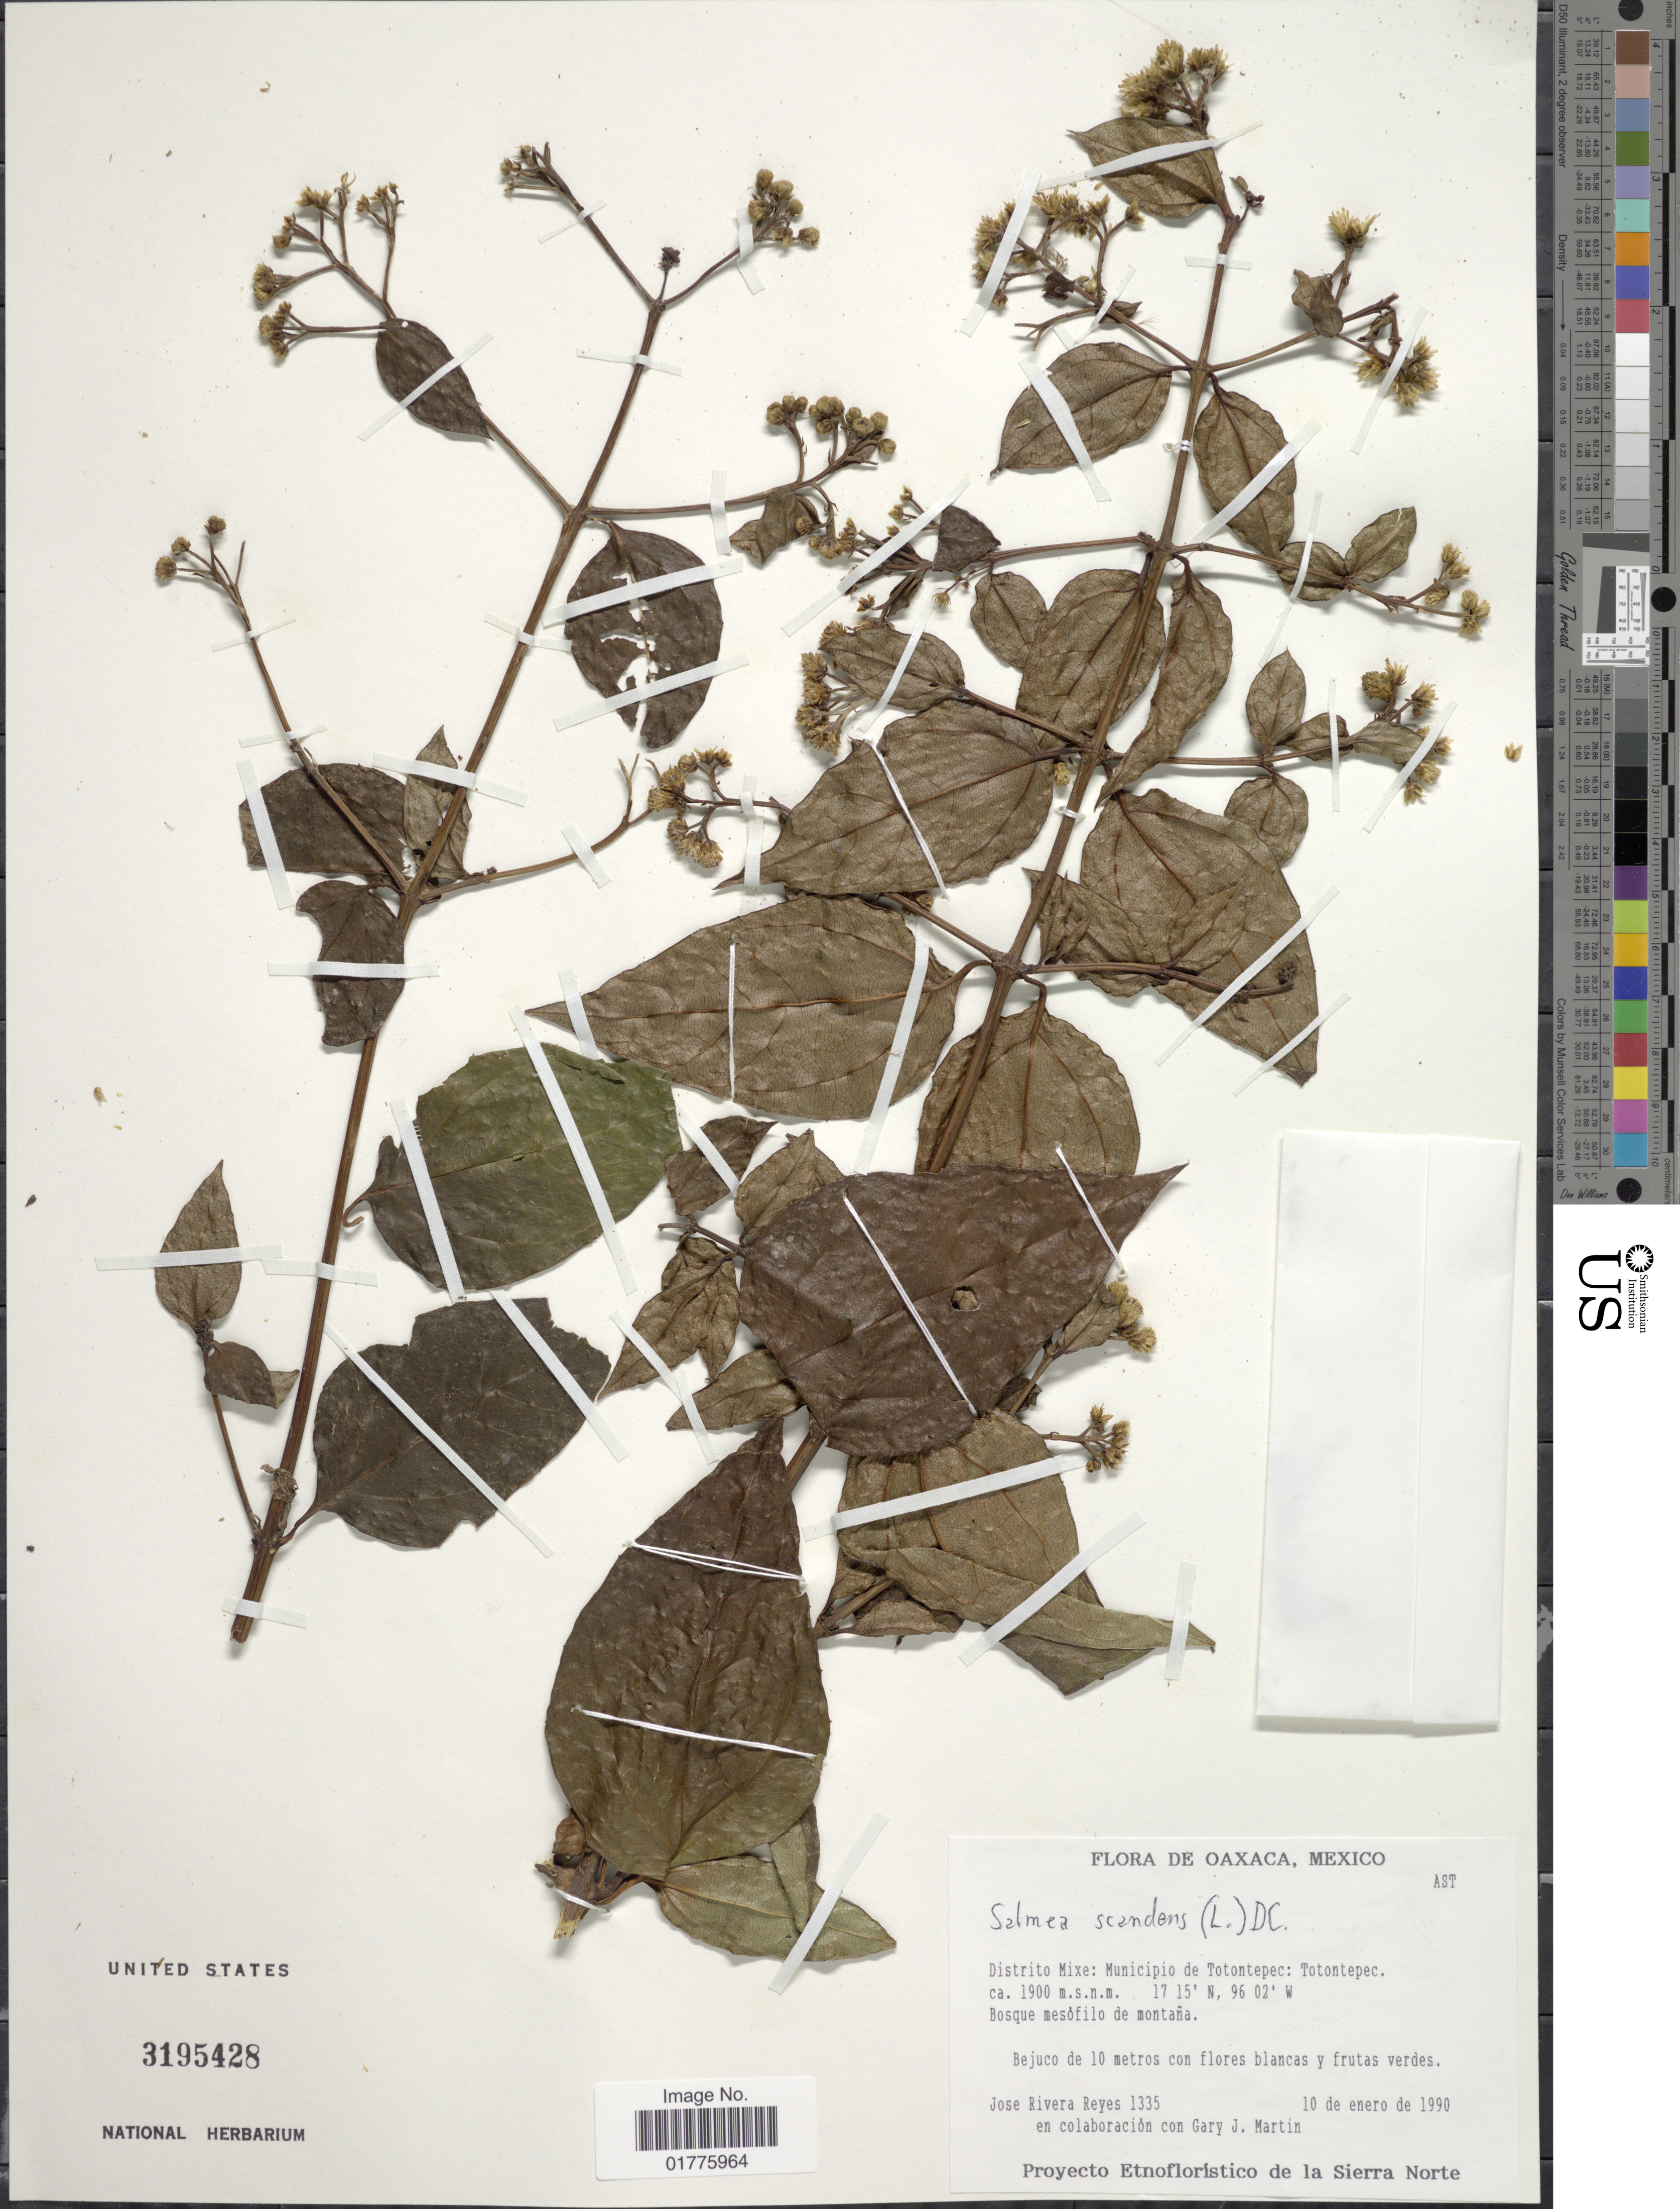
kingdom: Plantae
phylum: Tracheophyta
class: Magnoliopsida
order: Asterales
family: Asteraceae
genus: Salmea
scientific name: Salmea scandens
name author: (L.) DC.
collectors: J. Reyes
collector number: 1335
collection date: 1990-01-10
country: Mexico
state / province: Oaxaca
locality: Distrito Mixe: Municipio de Totontepic: Totontepic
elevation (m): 1900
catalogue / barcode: US 3195428